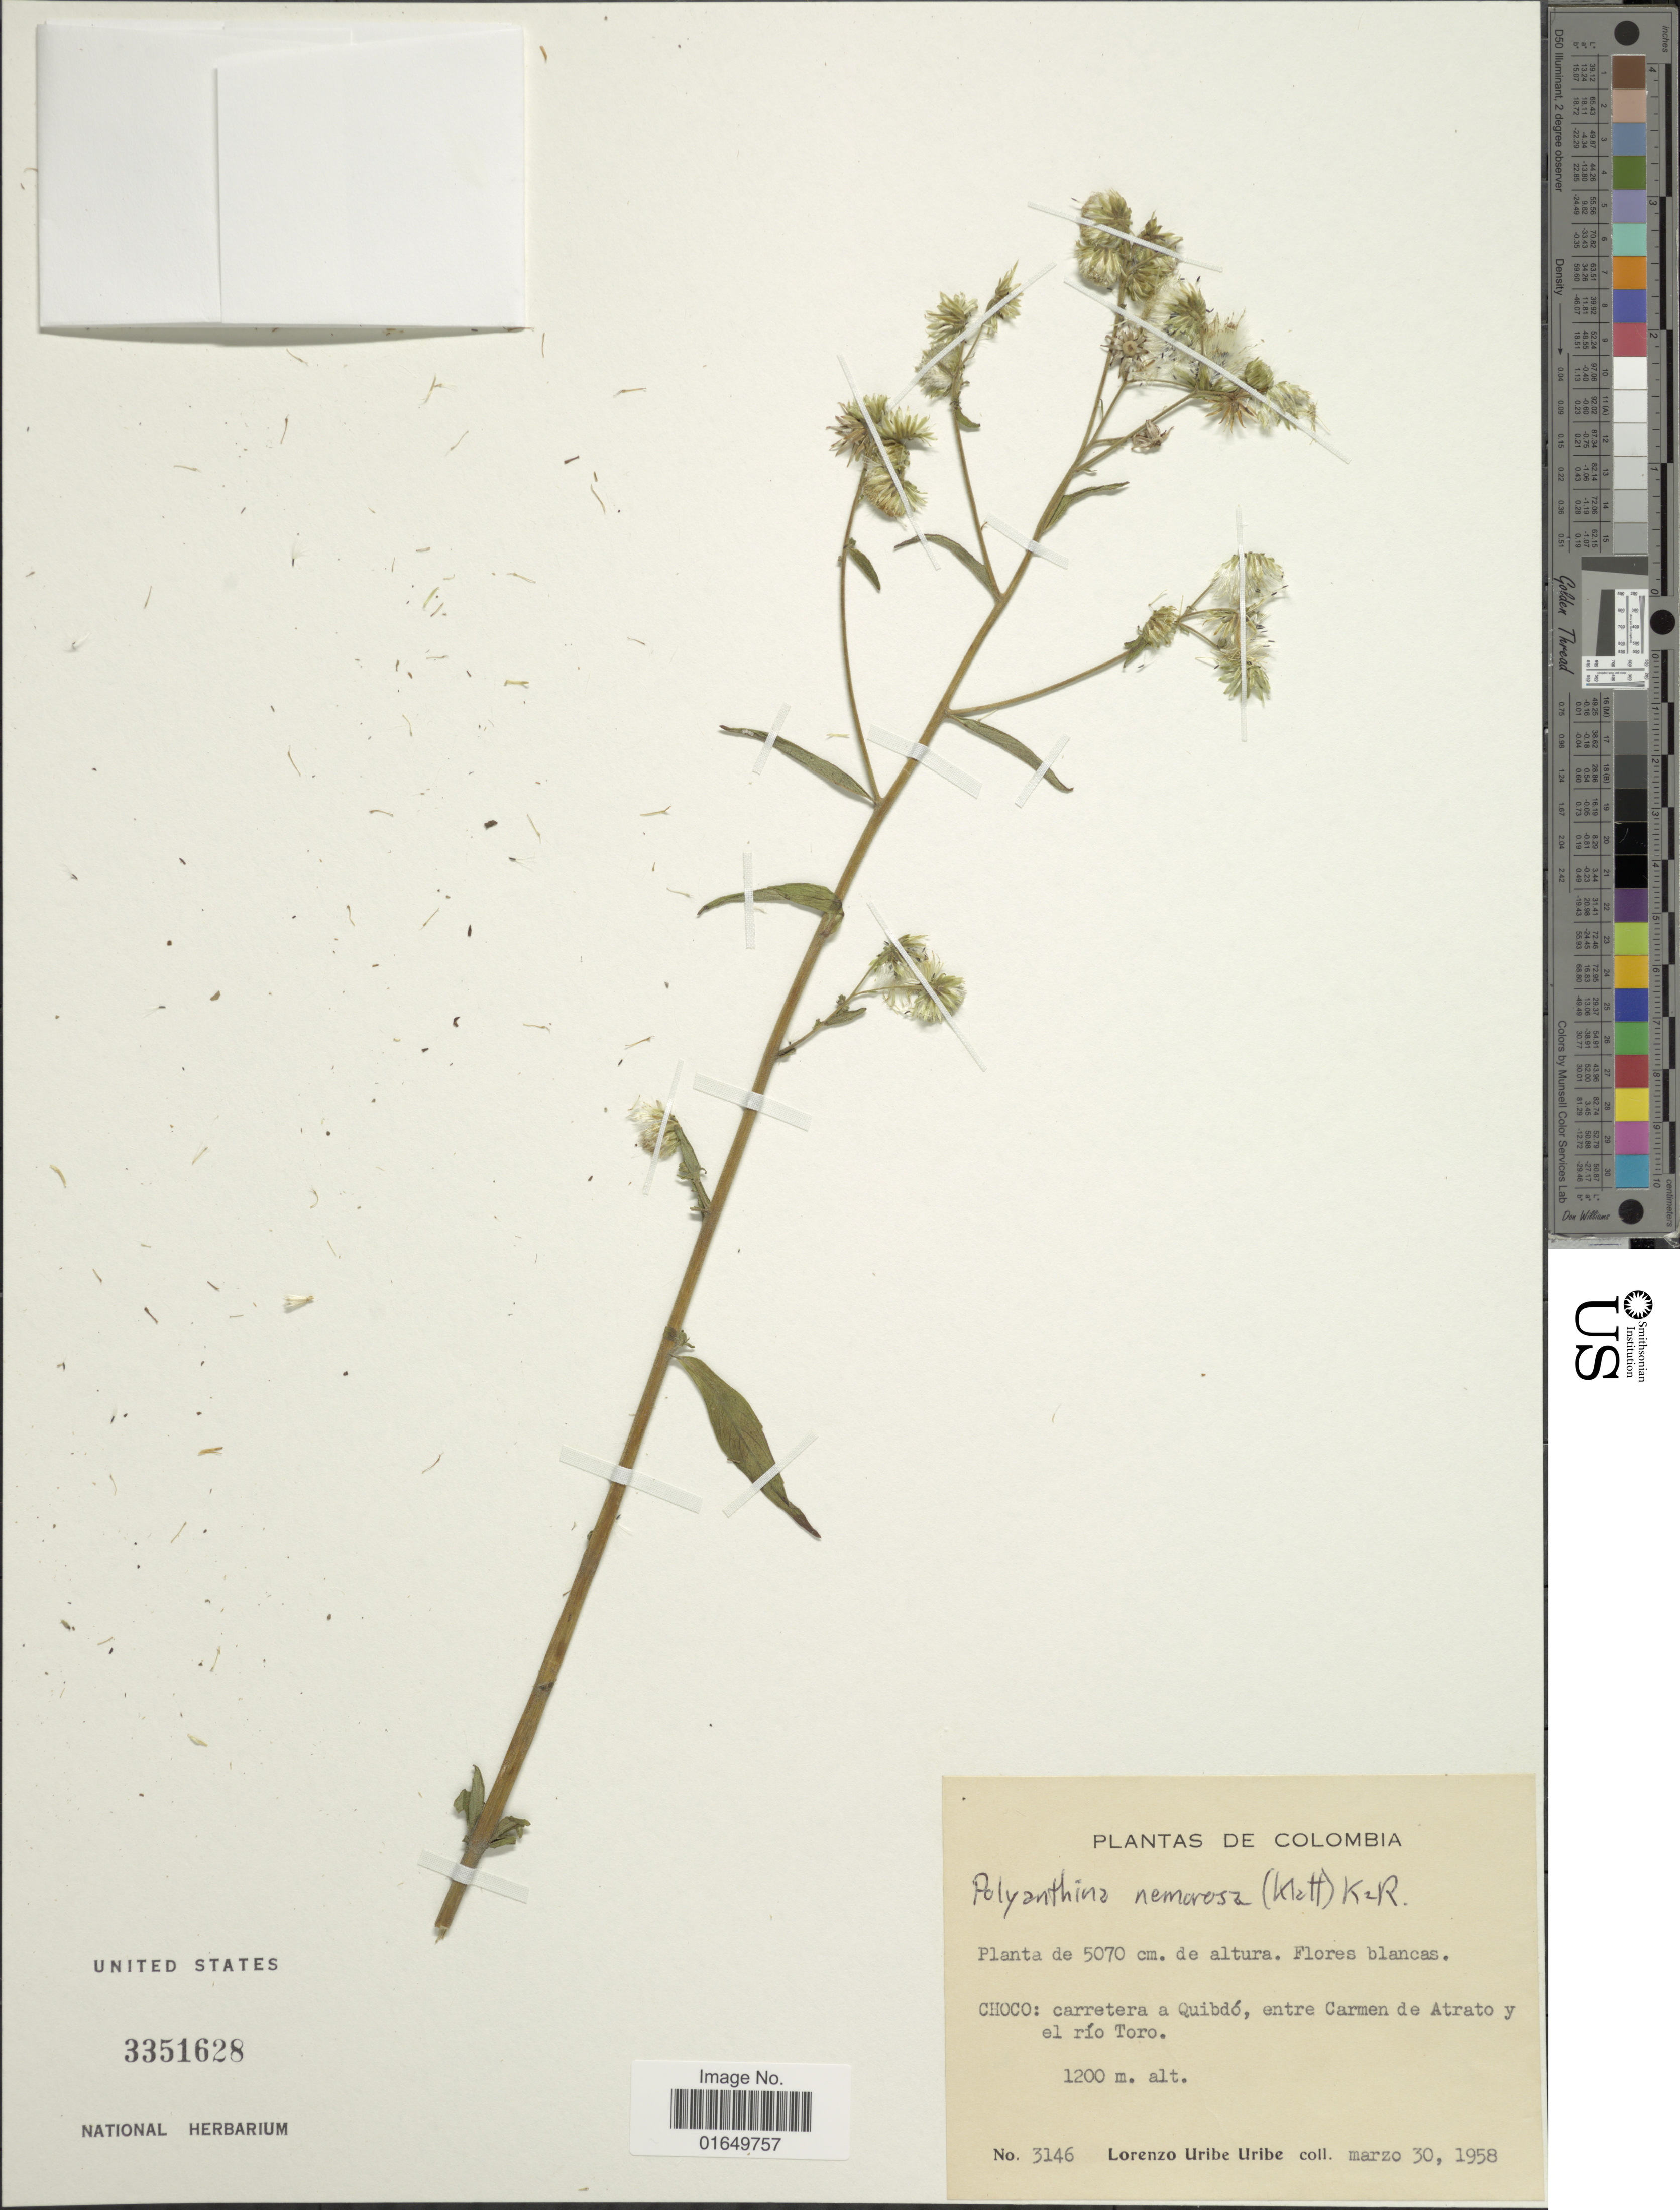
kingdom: Plantae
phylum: Tracheophyta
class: Magnoliopsida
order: Asterales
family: Asteraceae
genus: Polyanthina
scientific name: Polyanthina nemorosa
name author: (Klatt) R.M. King & H. Rob.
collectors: L. Uribe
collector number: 3146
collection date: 1958-03-30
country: Colombia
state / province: Chocó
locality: Carretera a Quibdó, entre Carmen de atrato y el río Toro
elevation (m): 1200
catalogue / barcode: US 3351628